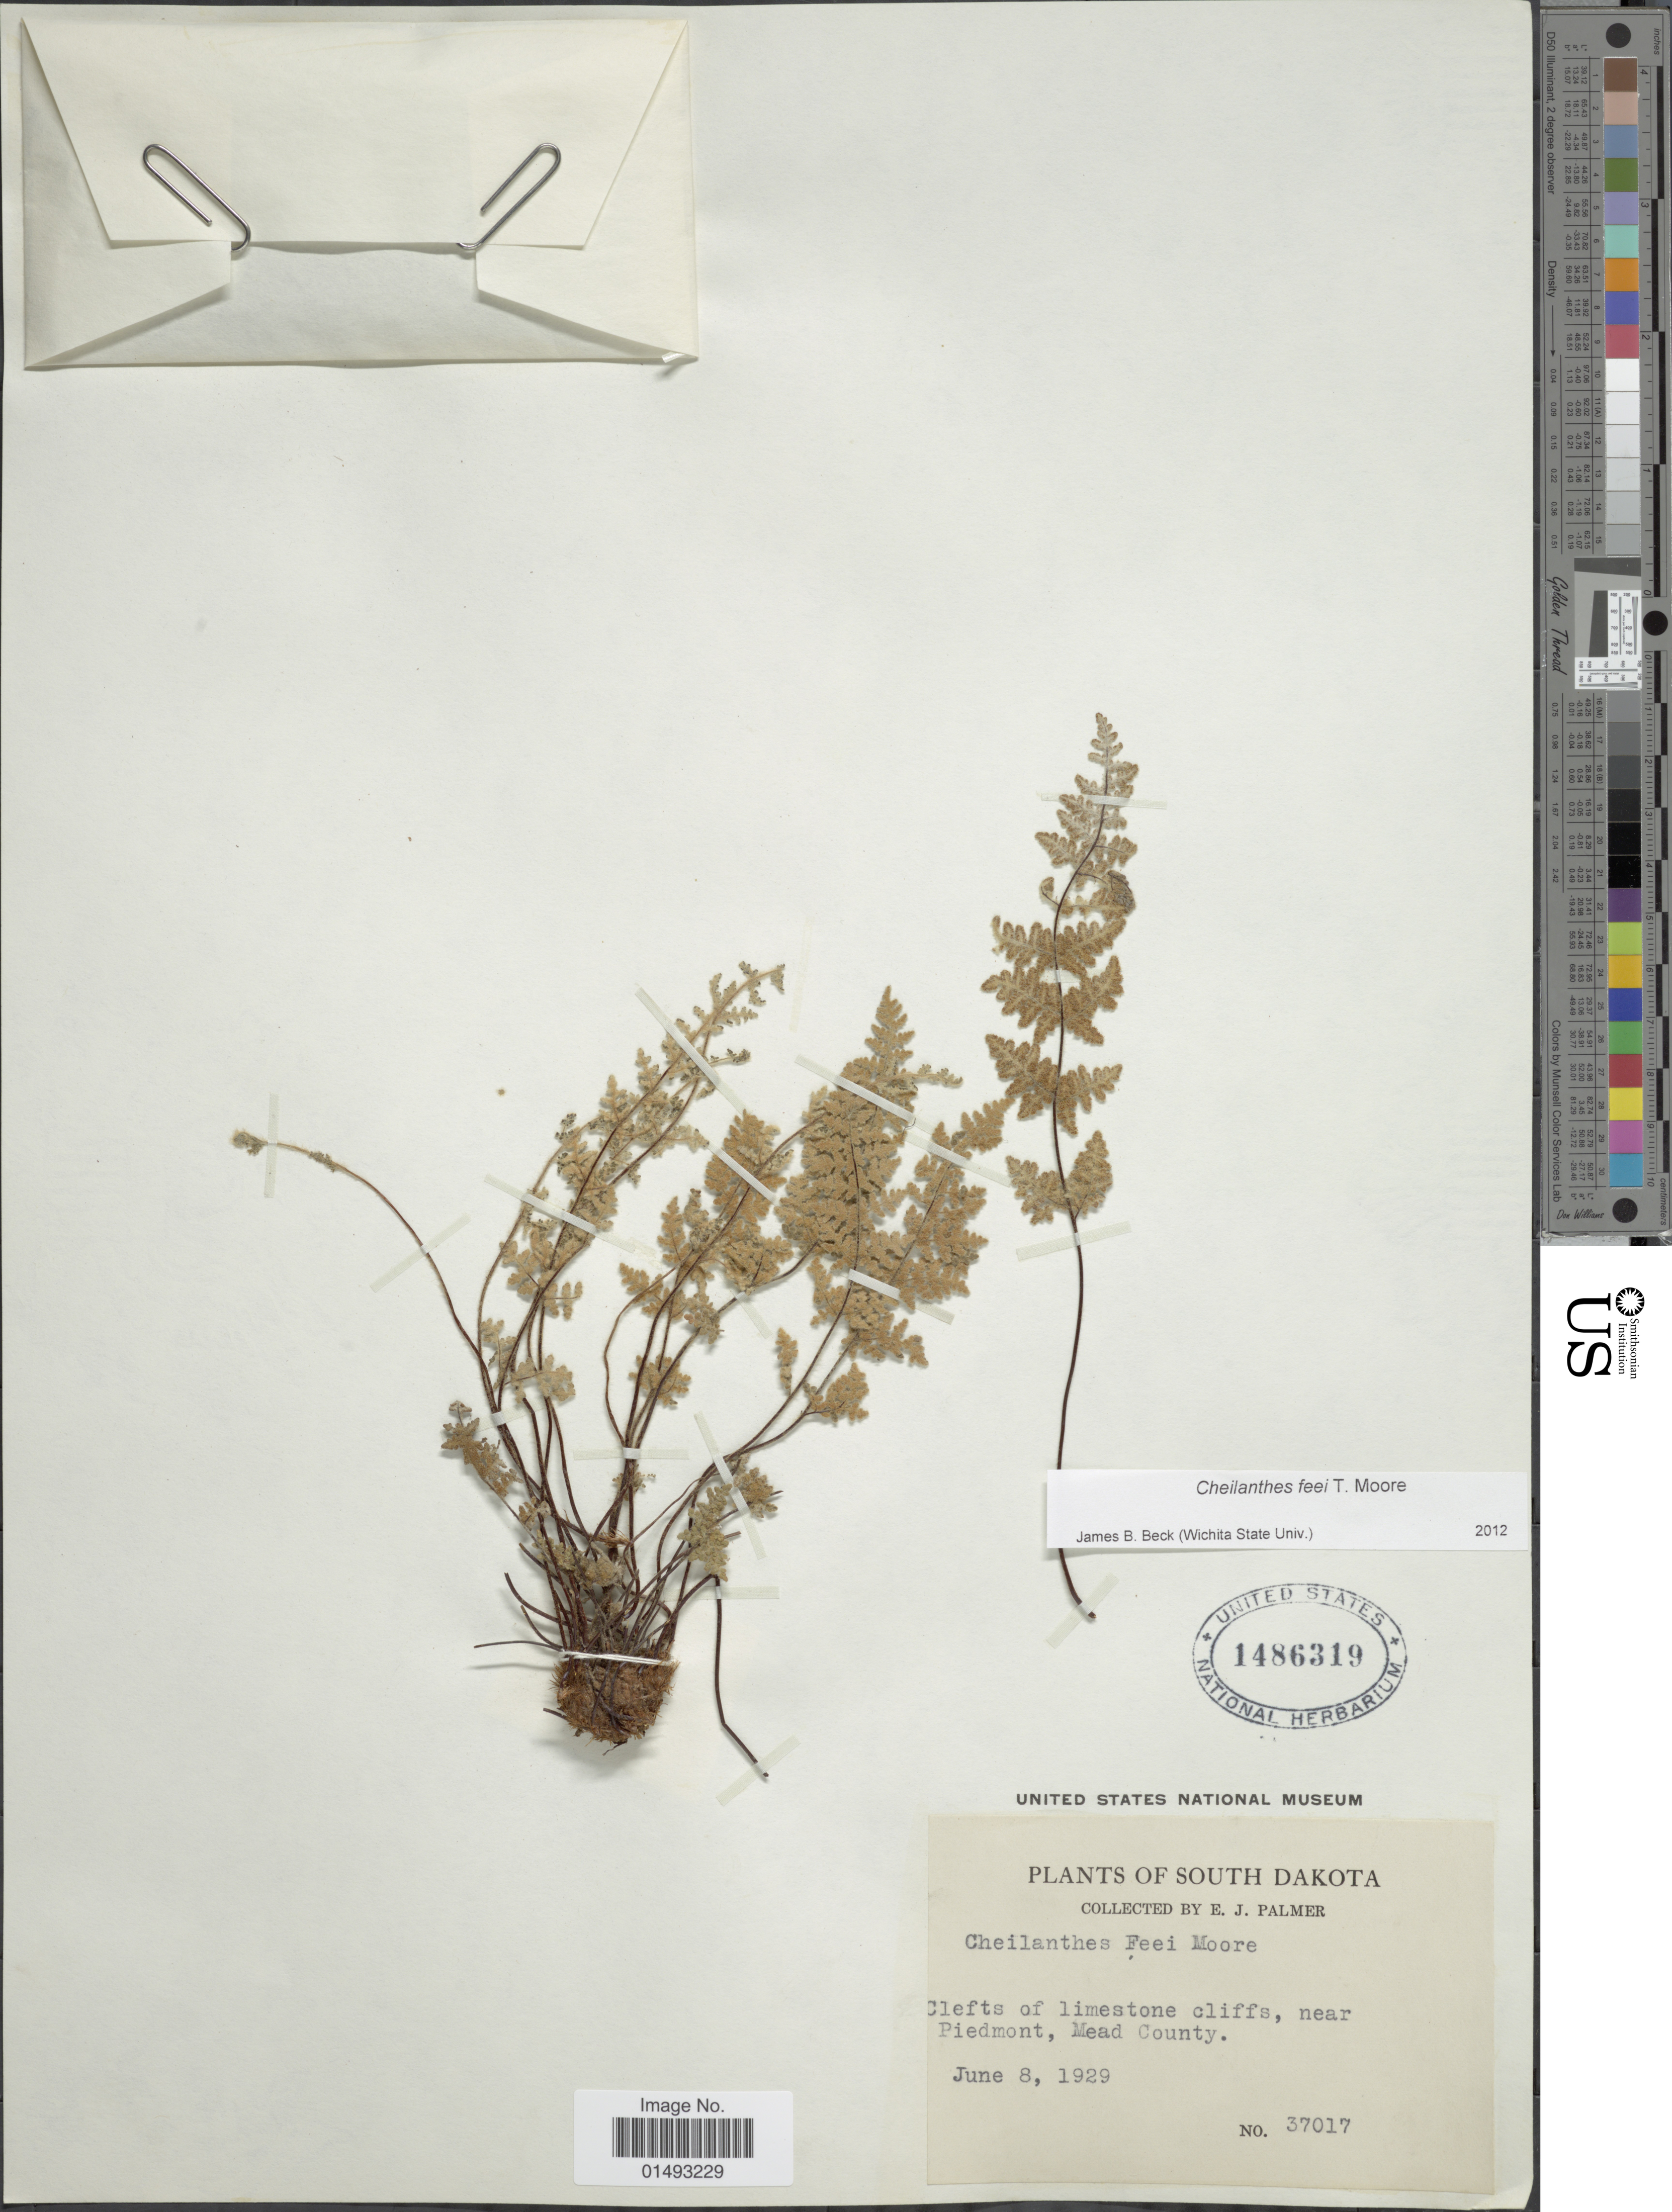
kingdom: Plantae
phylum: Tracheophyta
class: Polypodiopsida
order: Polypodiales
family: Pteridaceae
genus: Myriopteris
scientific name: Myriopteris gracilis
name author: Fée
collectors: E. J. Palmer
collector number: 37017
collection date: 1929-06-08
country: United States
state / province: South Dakota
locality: Clefts of limestone cliffs, near Piedmont, Mead County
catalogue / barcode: US 1486319